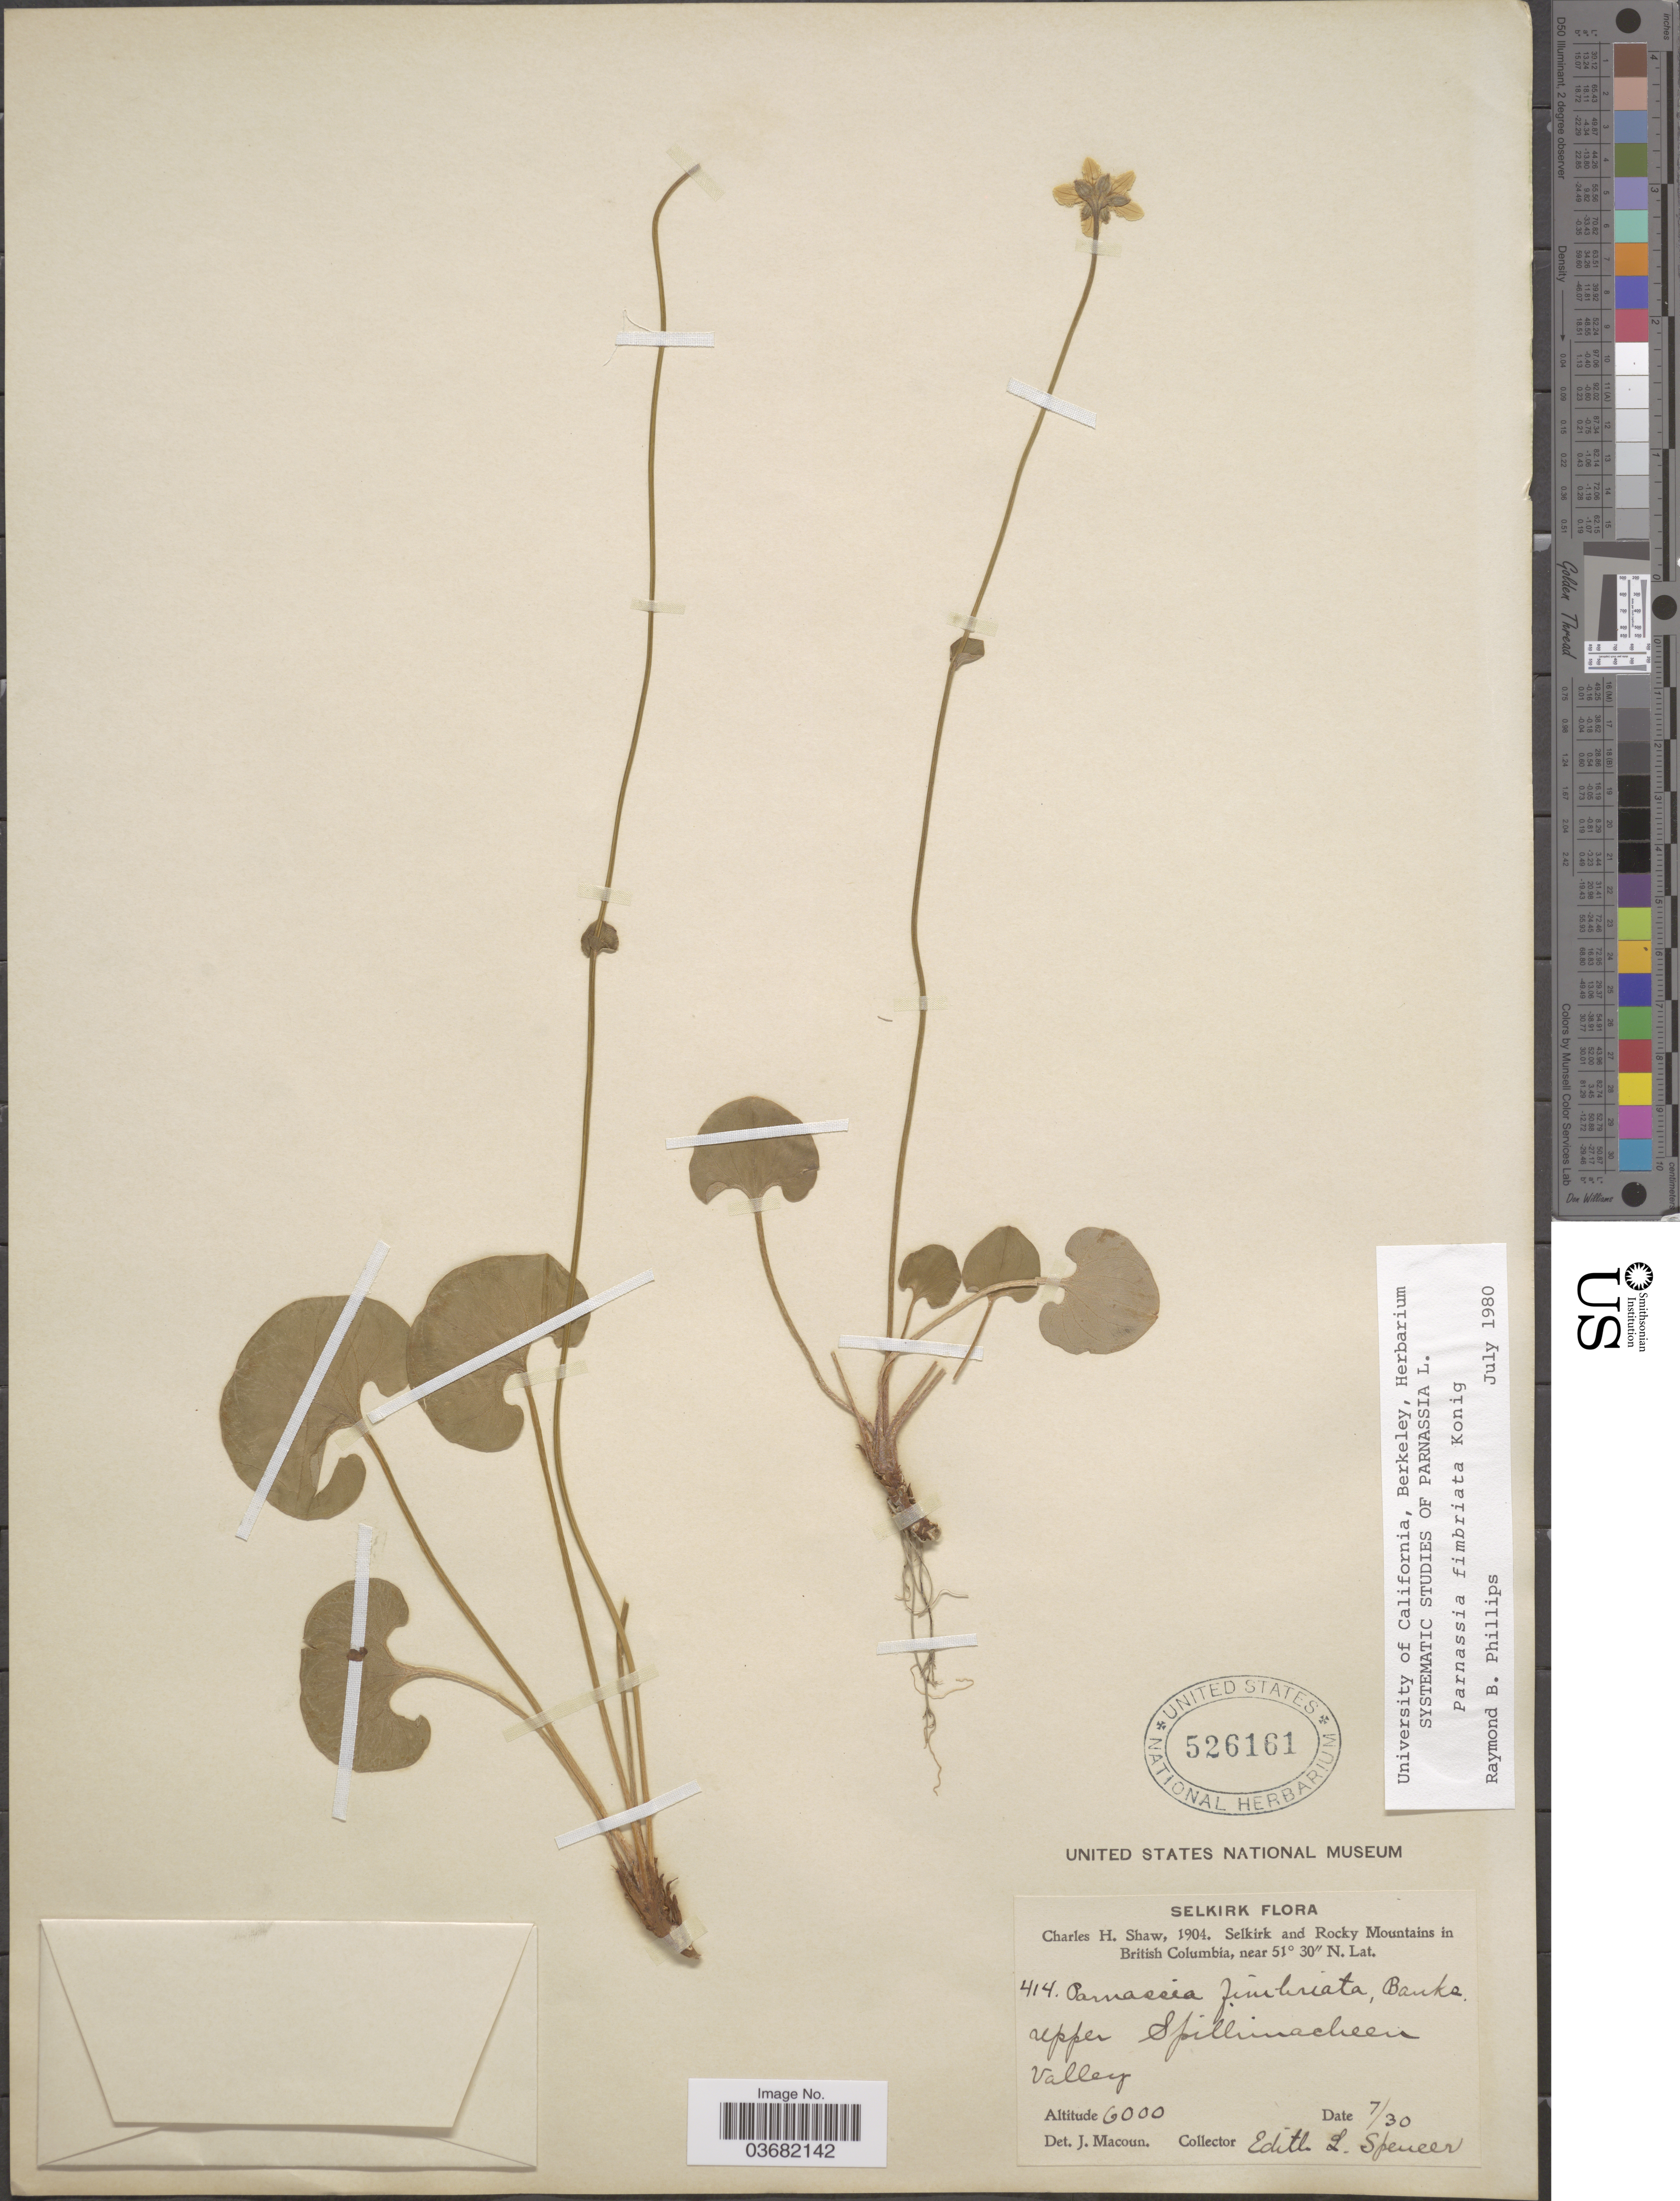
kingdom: Plantae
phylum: Tracheophyta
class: Magnoliopsida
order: Celastrales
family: Parnassiaceae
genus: Parnassia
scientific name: Parnassia fimbriata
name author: K.D. Koenig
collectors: E. Spencer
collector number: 414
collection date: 1904-07-30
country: Canada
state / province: British Columbia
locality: Selkirk. Selkirk and Rocky Mountains. Upper Spillimacheen Valley.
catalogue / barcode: US 526161